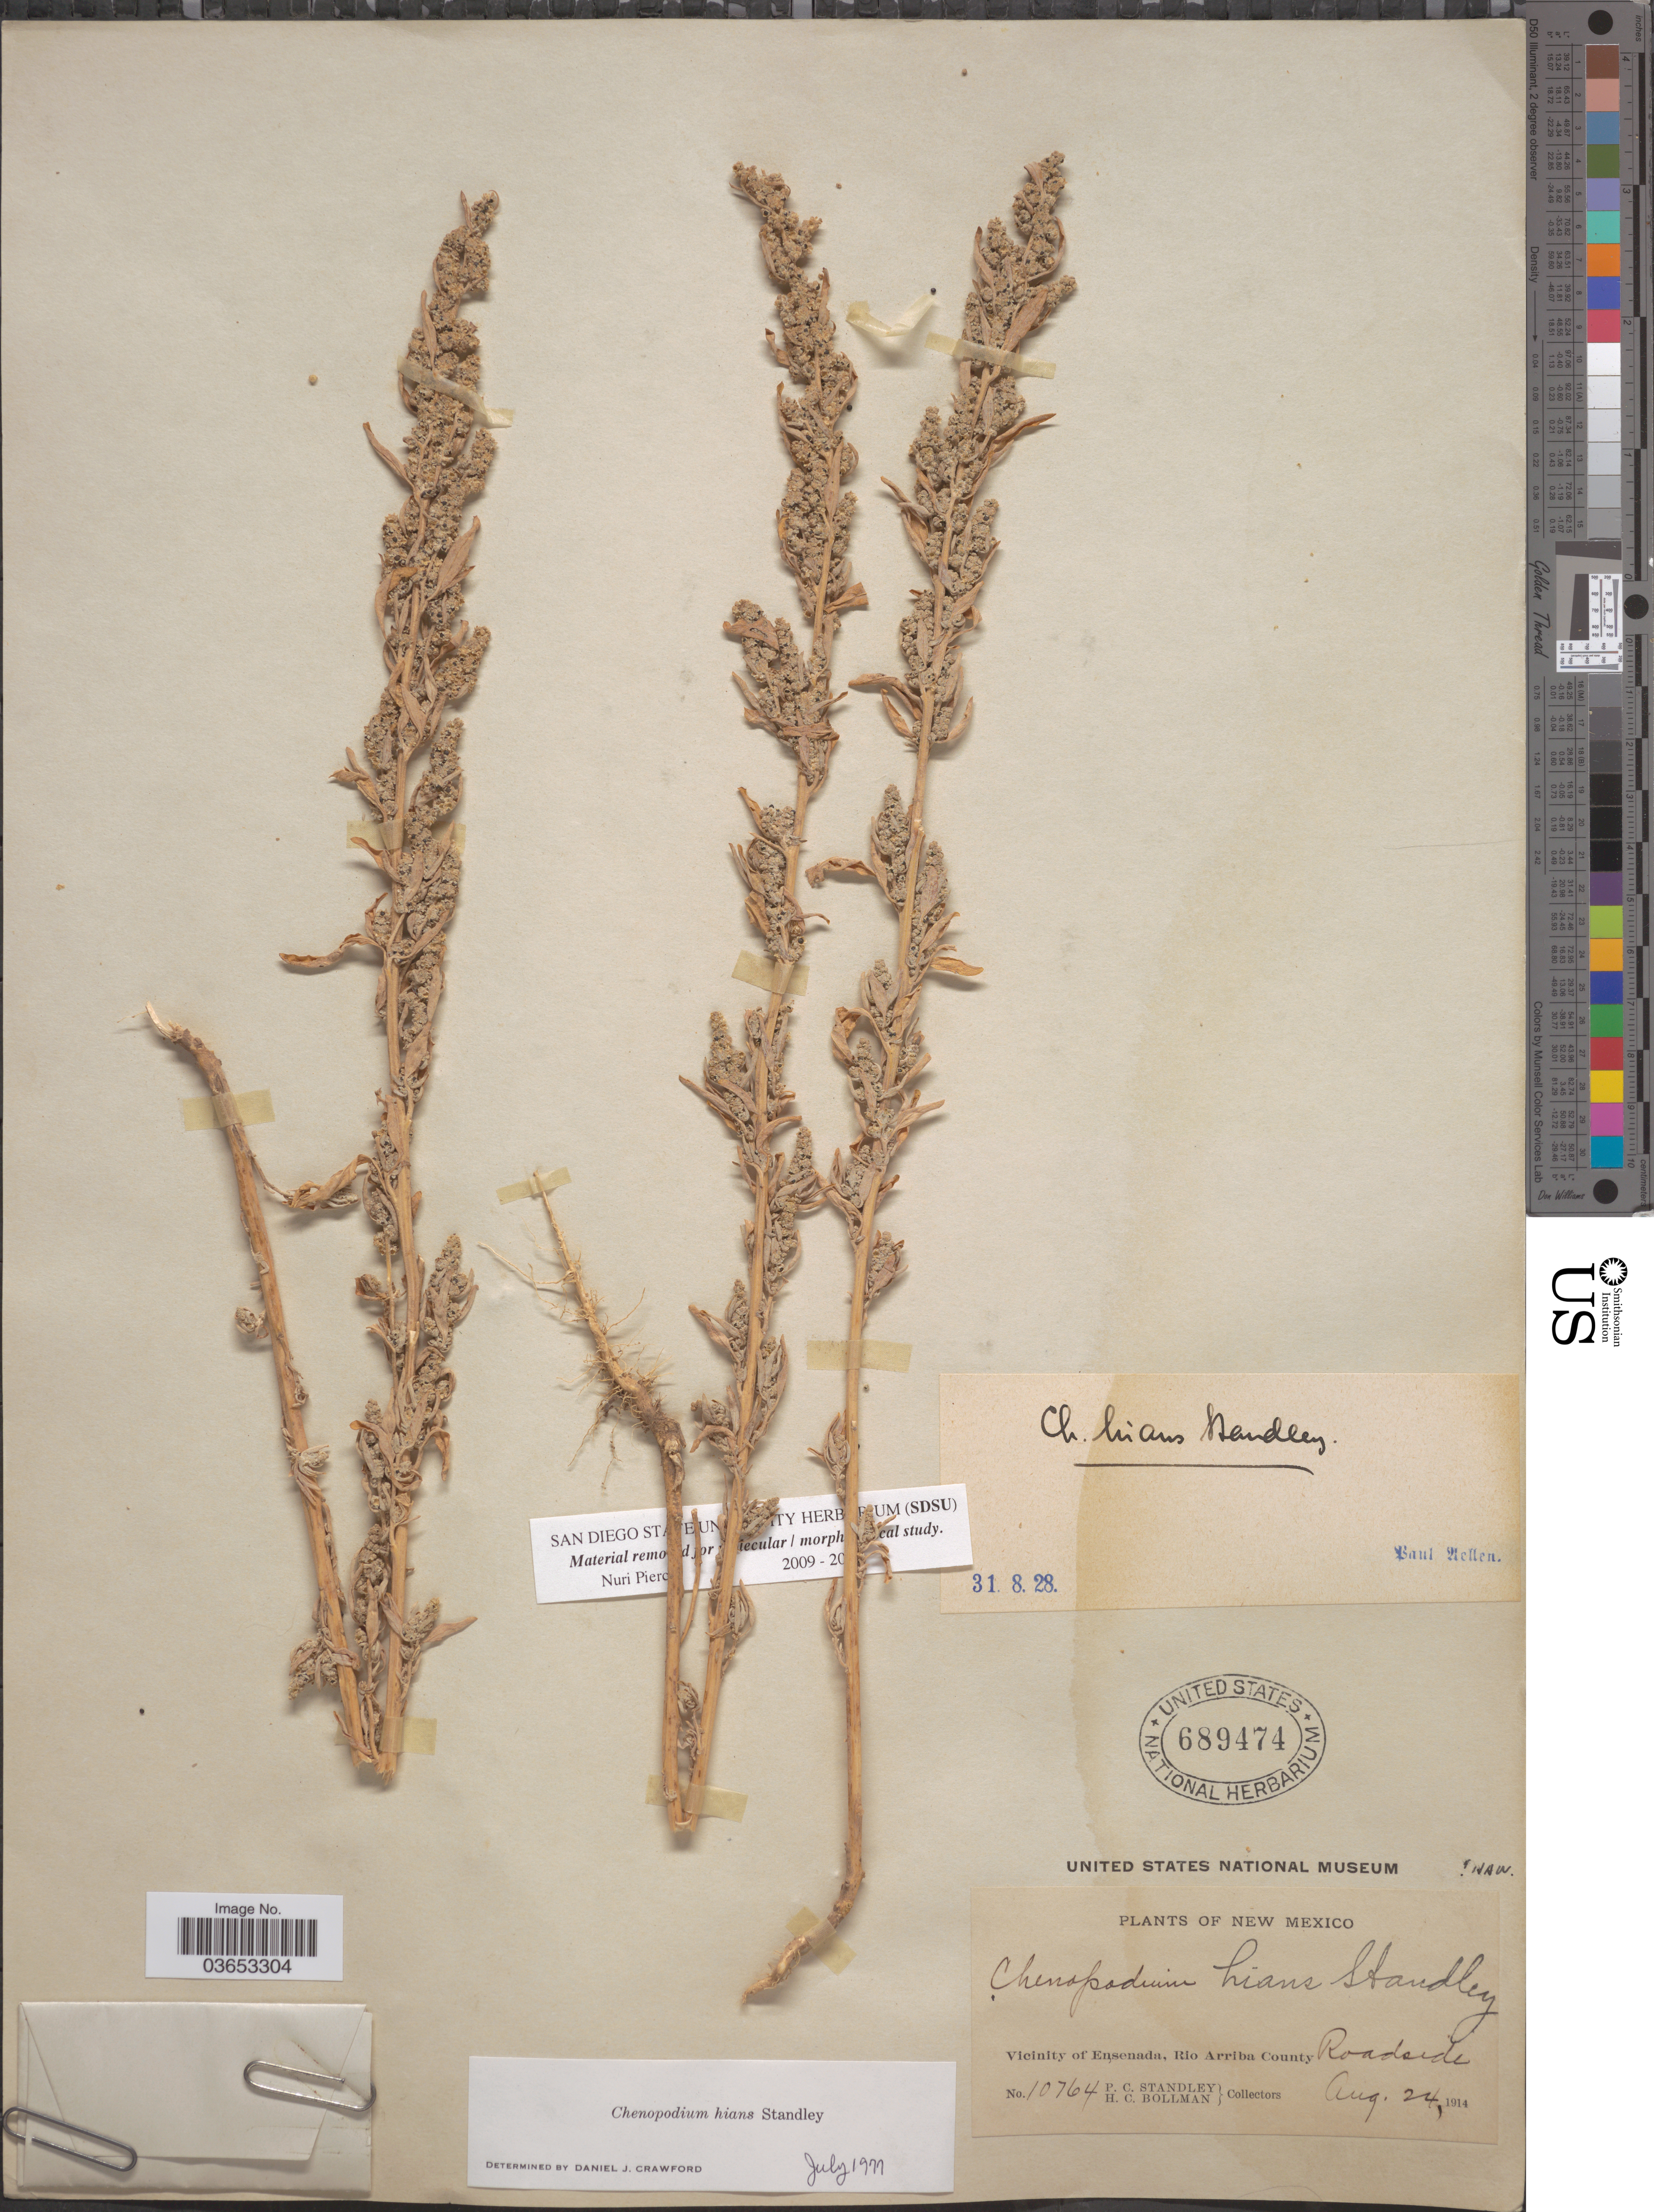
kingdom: Plantae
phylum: Tracheophyta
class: Magnoliopsida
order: Caryophyllales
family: Amaranthaceae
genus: Chenopodium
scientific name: Chenopodium hians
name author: Standl.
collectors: P. C. Standley & H. C. Bollman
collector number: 10764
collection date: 1914-08-24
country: United States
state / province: New Mexico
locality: Vicinity of Ensenada, Rio Arriba County.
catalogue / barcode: US 689474